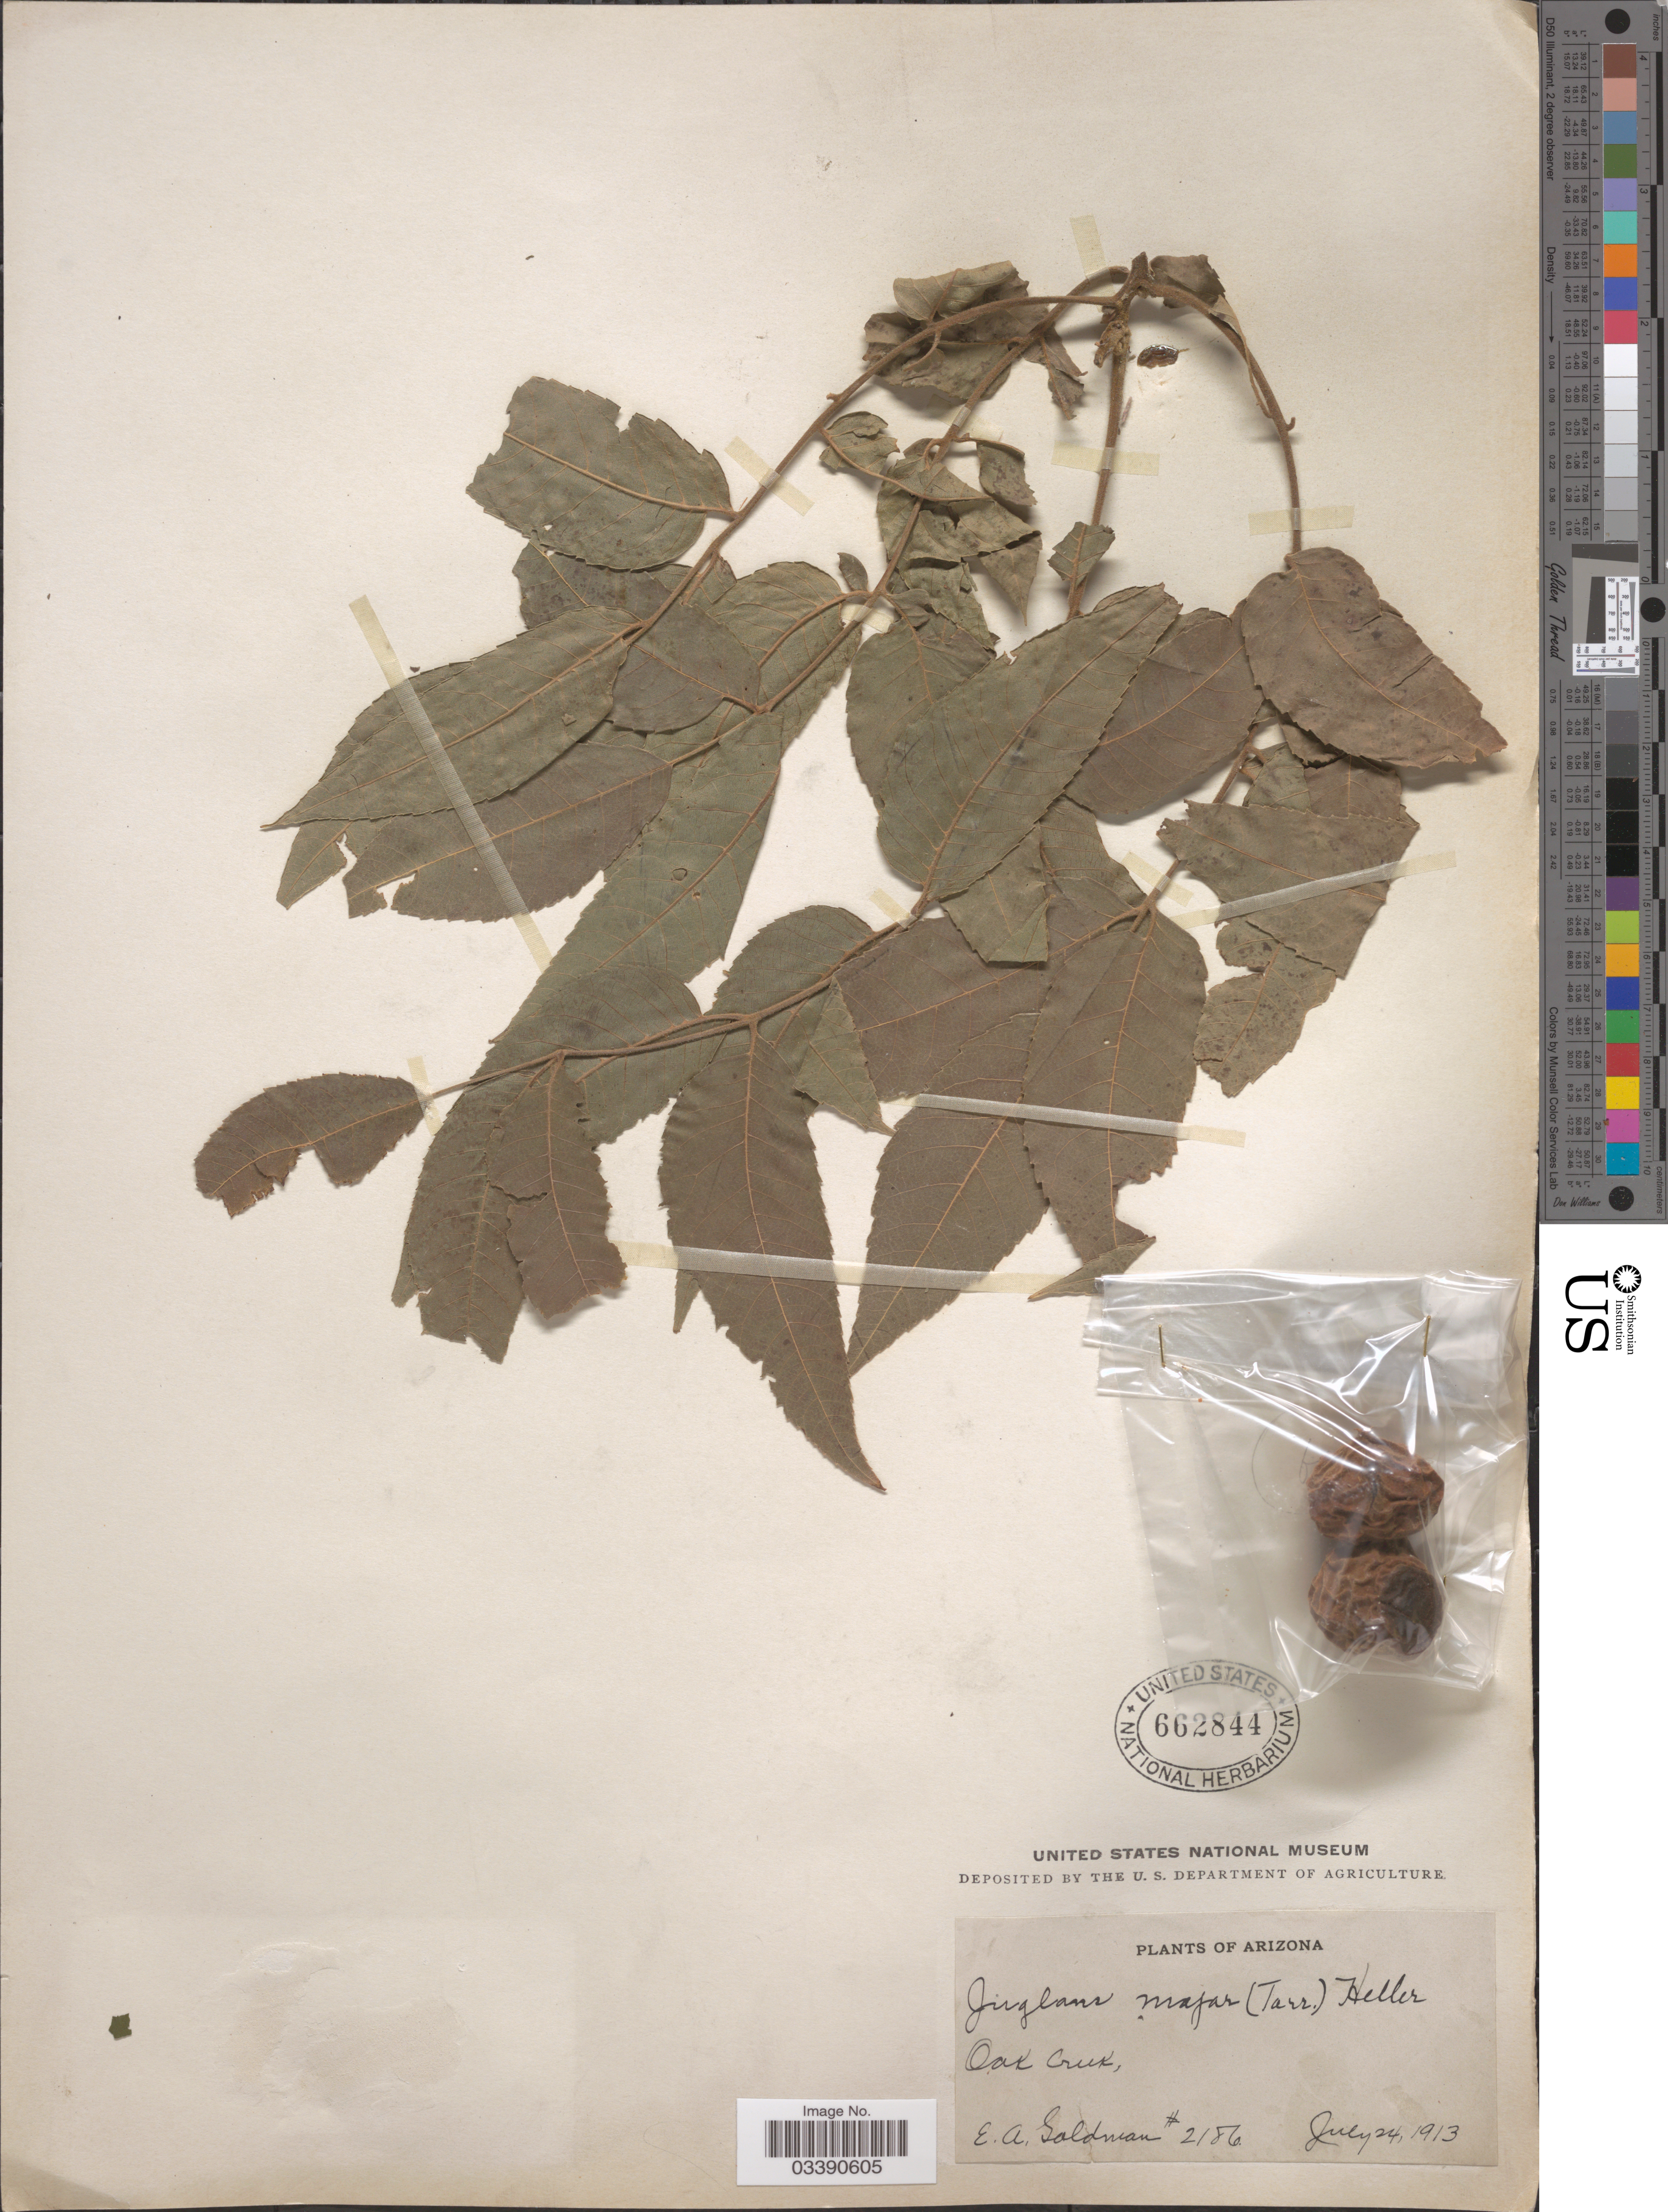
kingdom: Plantae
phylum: Tracheophyta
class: Magnoliopsida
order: Fagales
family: Juglandaceae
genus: Juglans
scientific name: Juglans major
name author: (Torr.) A. Heller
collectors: E. A. Goldman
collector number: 2186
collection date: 1913-07-24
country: United States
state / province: Arizona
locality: Oak Creek.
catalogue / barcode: US 662844